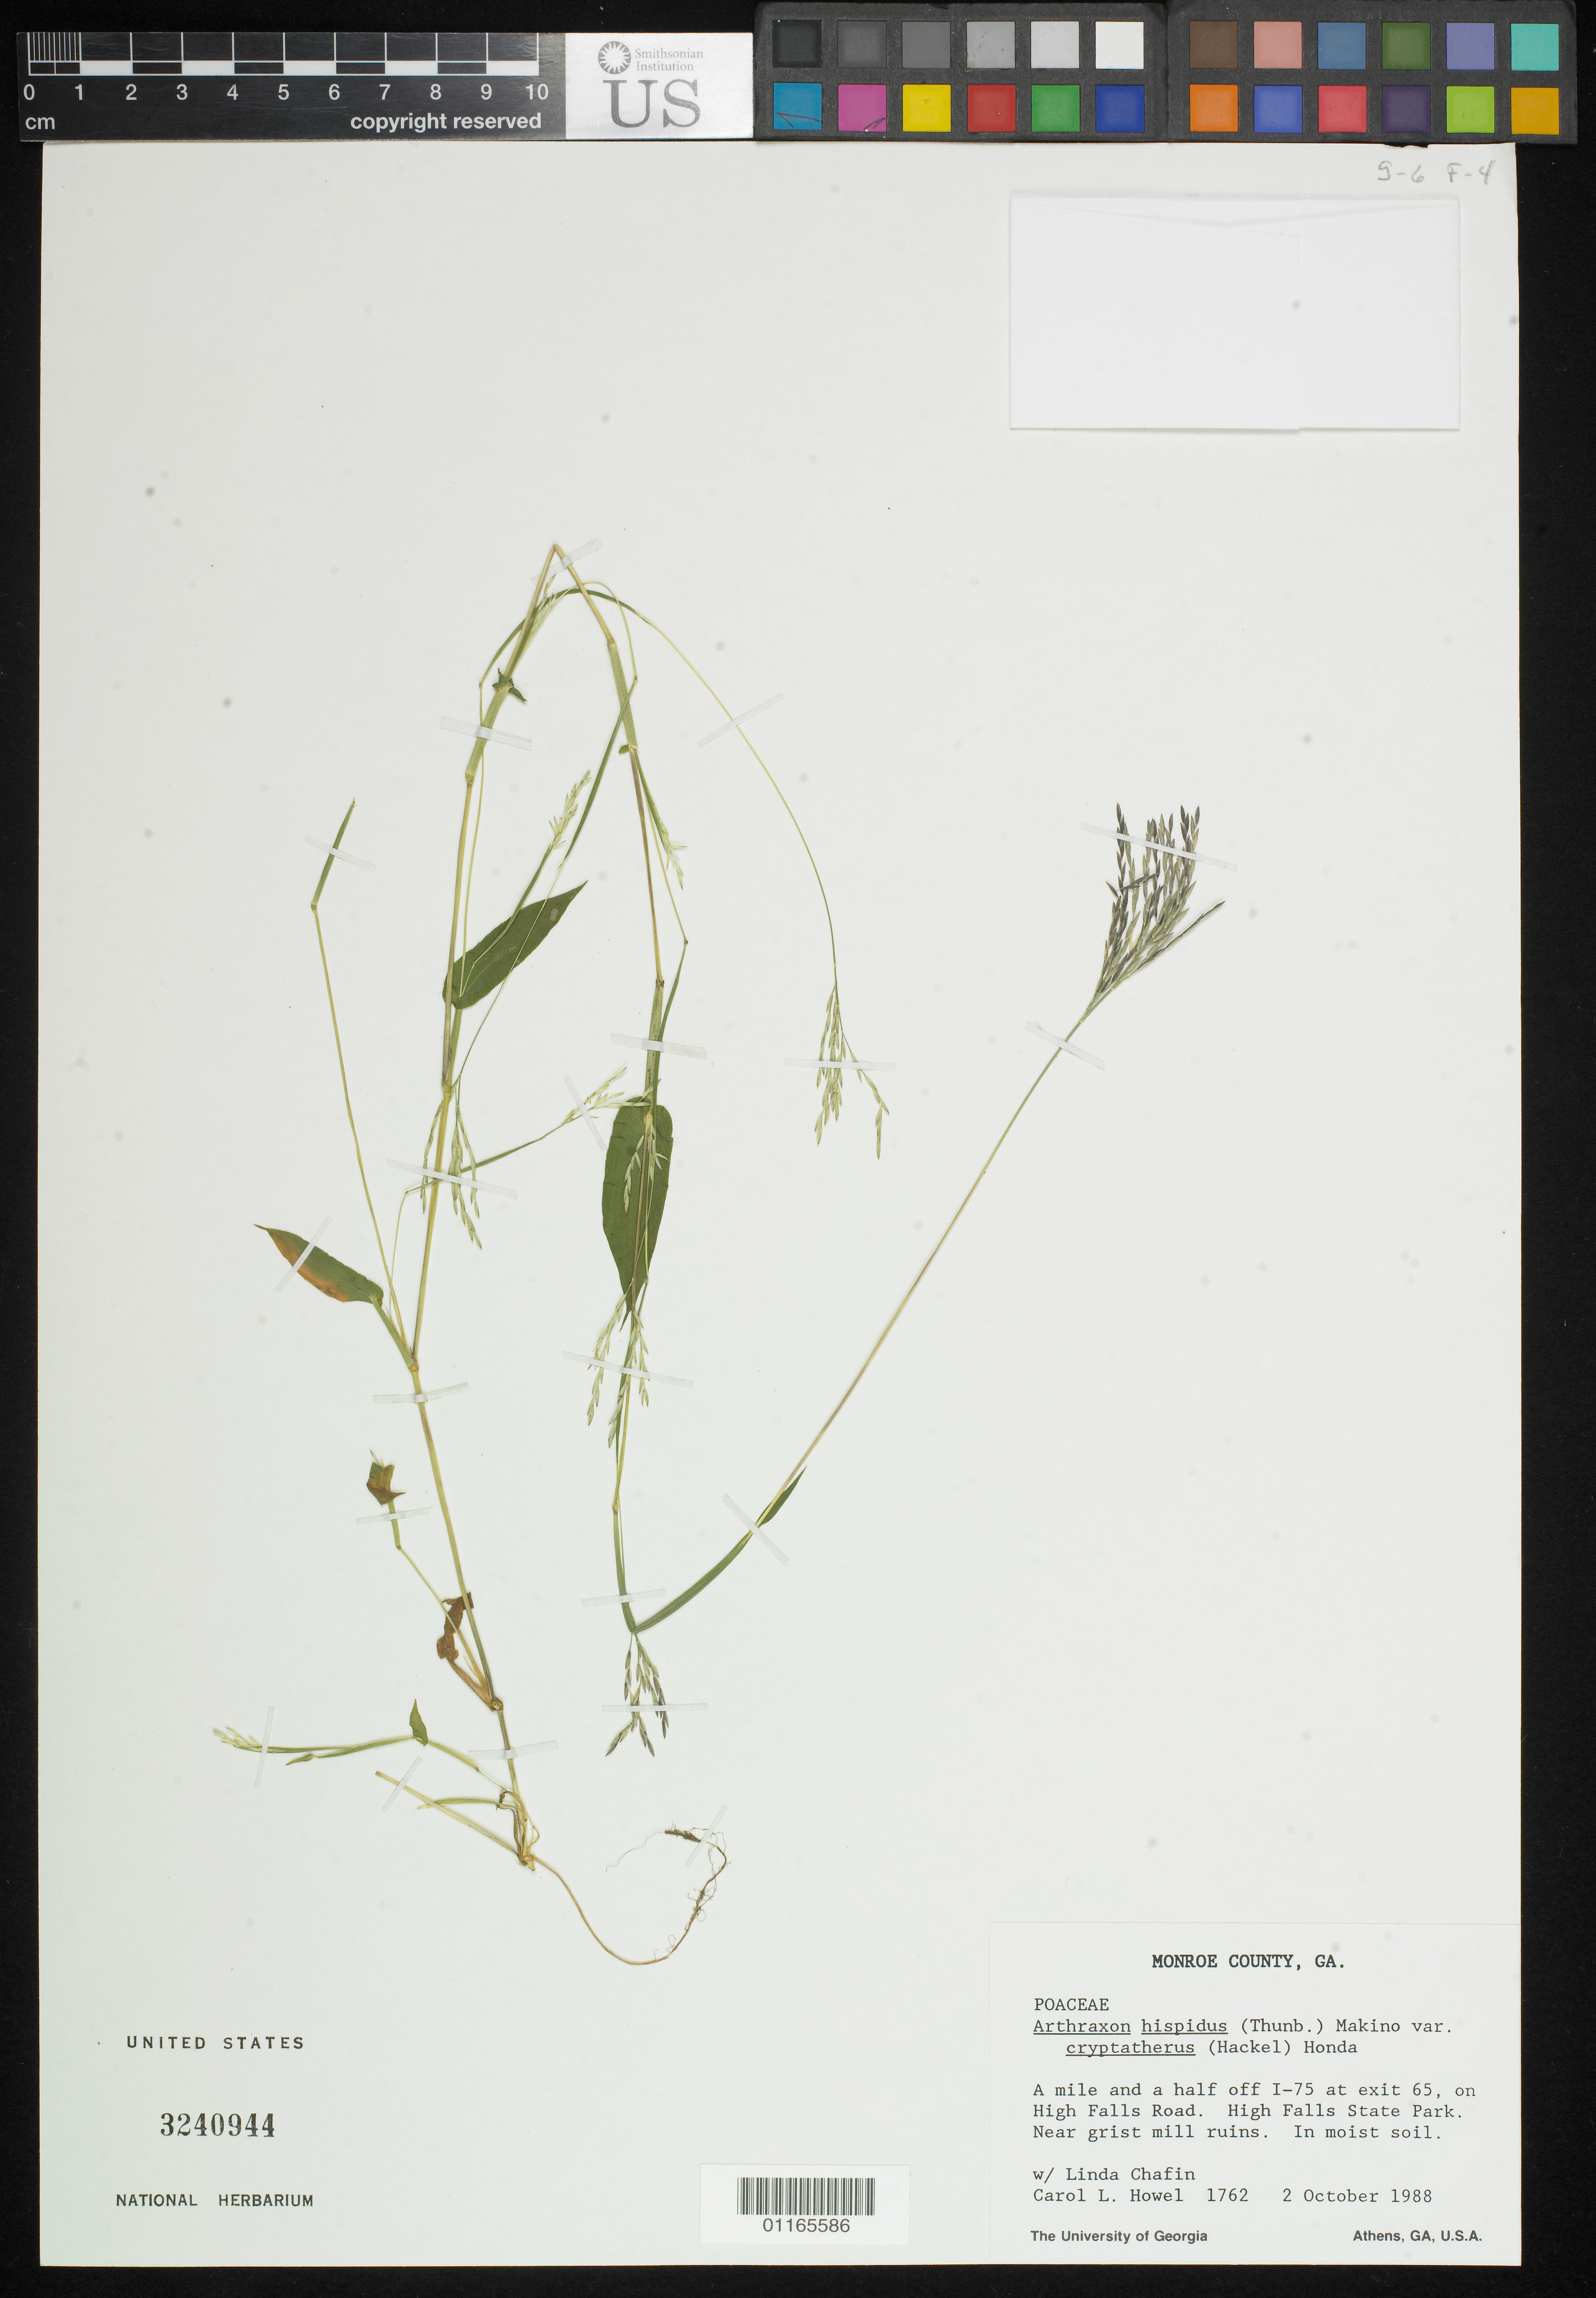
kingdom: Plantae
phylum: Tracheophyta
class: Liliopsida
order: Poales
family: Poaceae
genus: Arthraxon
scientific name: Arthraxon hispidus var. cryptatherus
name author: (Hack.) Honda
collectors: C. Howel & L. Chafin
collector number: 1762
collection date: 1988-10-02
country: United States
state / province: Georgia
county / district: Monroe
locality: A mile and a half off I-75 at exit 65, on High Falls Road. High Falls State Park. Near grist mill ruins.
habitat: In moist soil.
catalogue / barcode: US 3240944